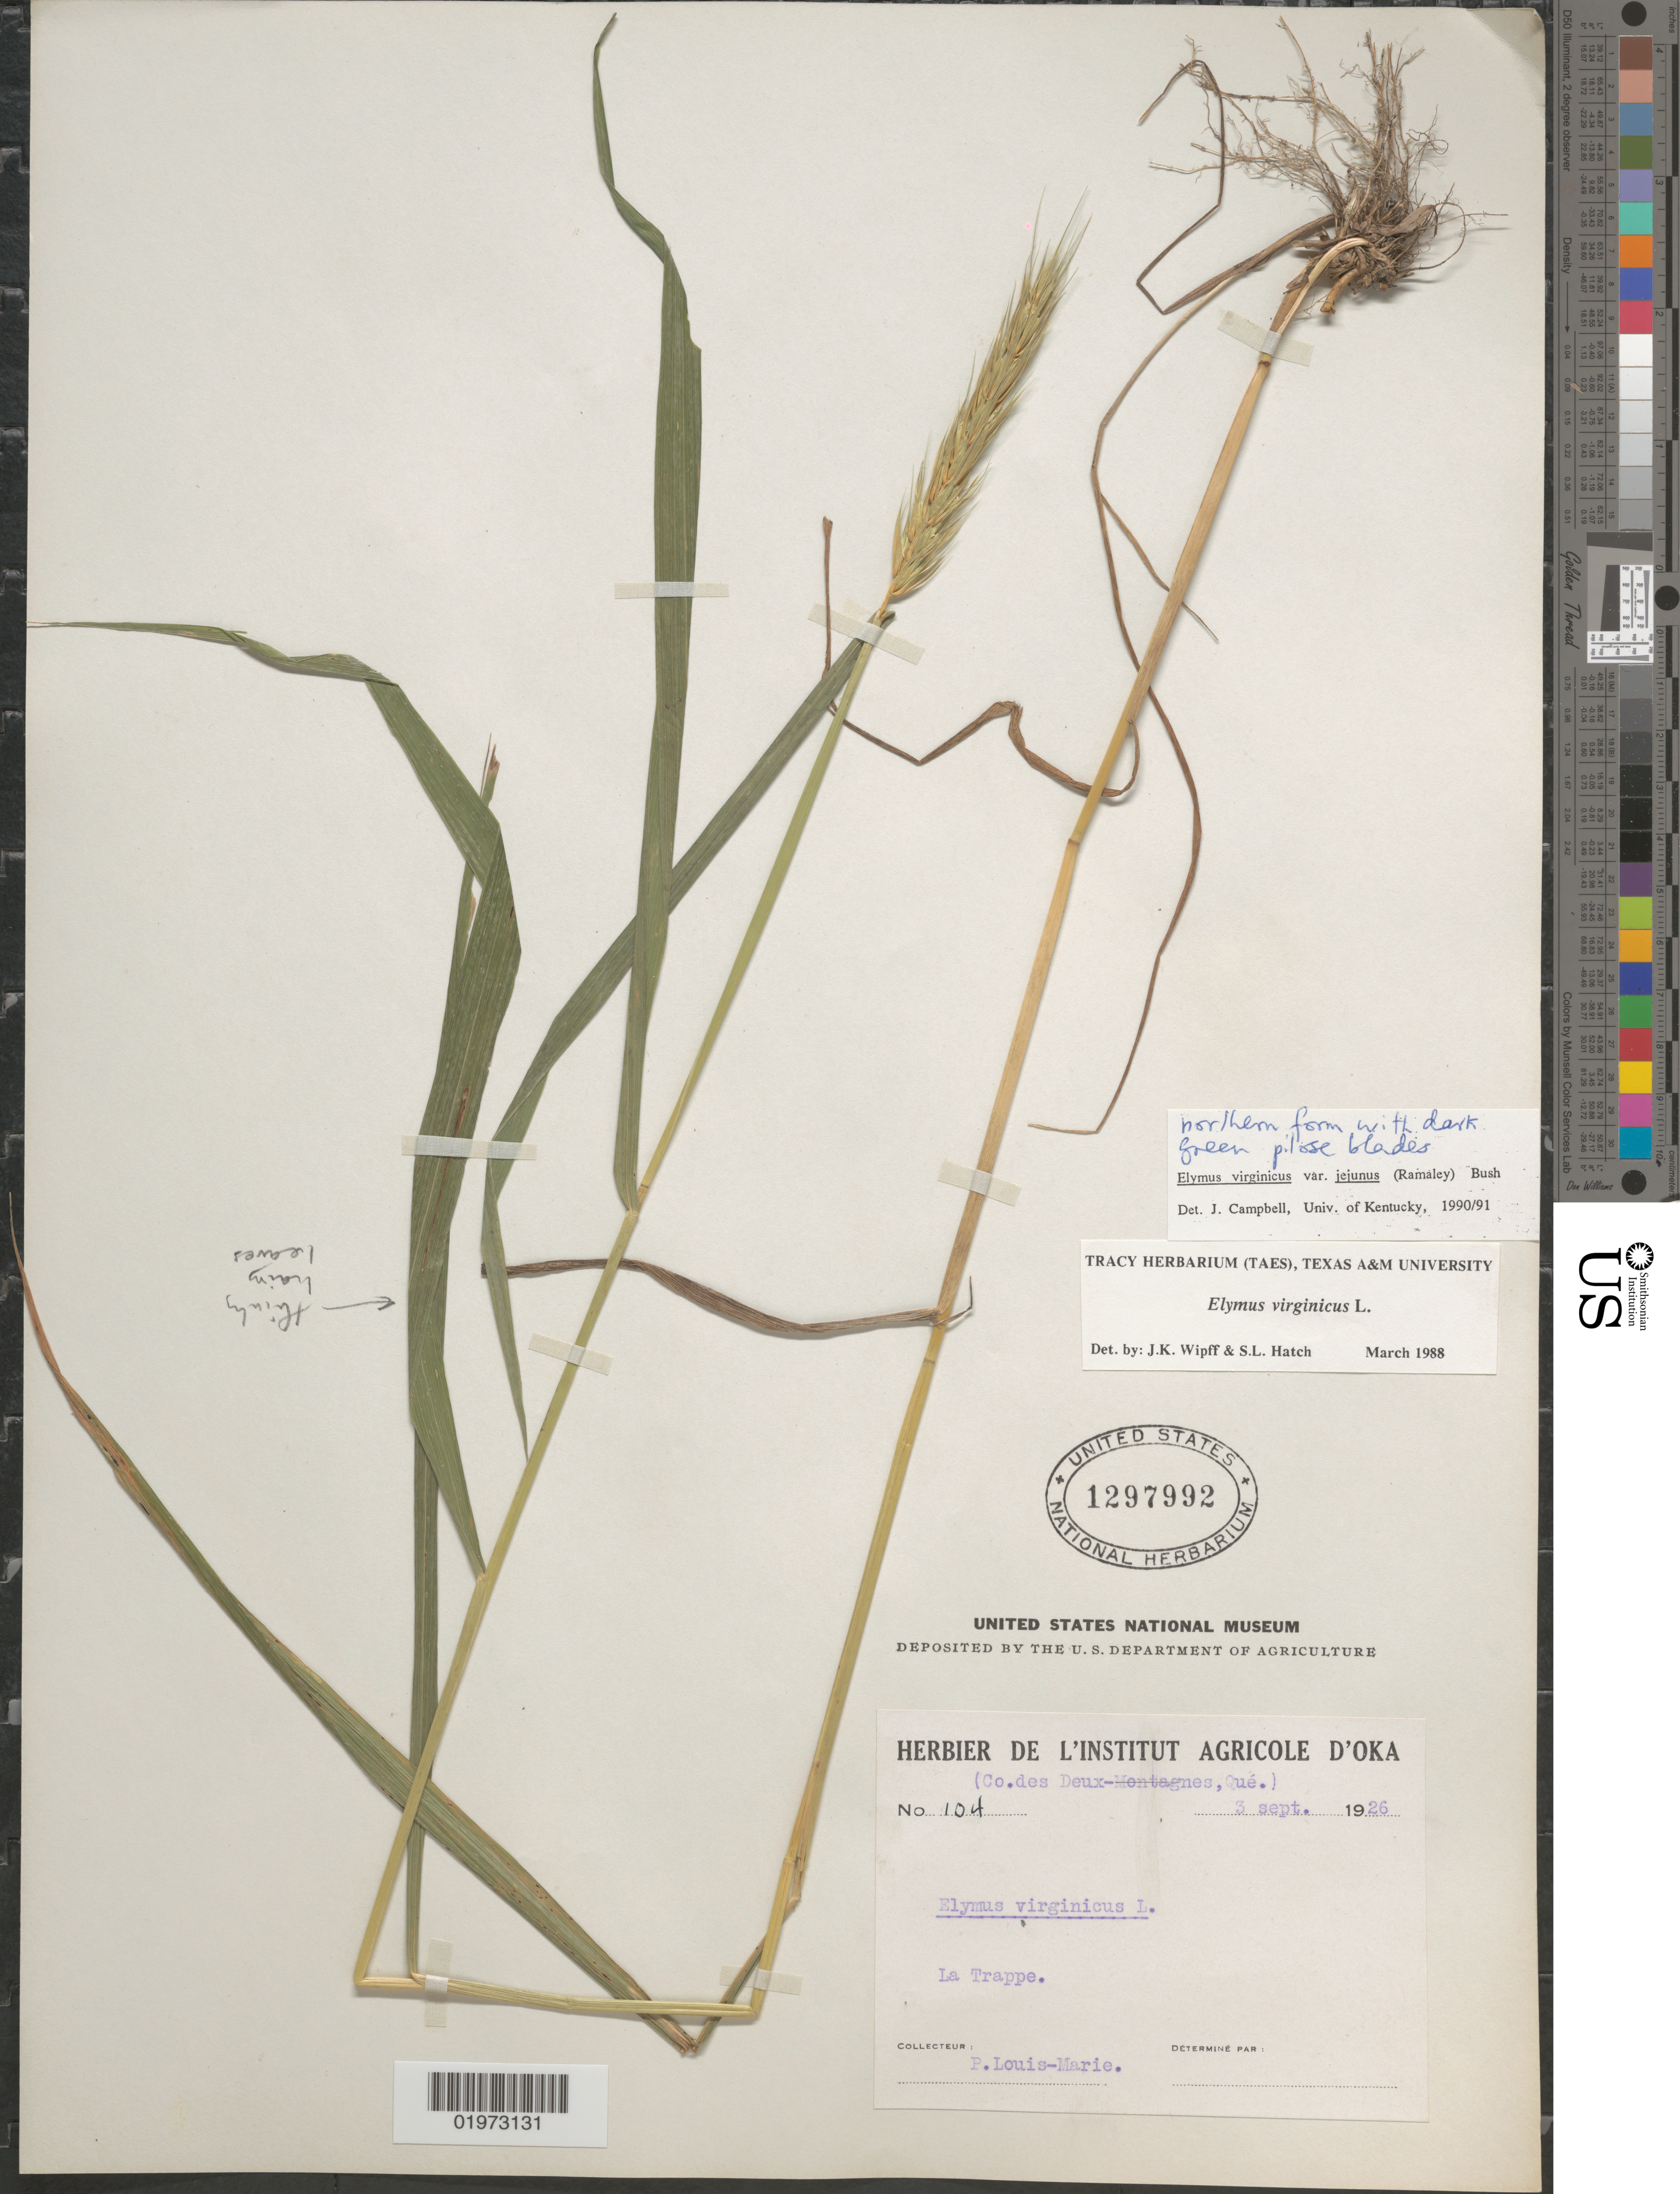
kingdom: Plantae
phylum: Tracheophyta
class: Liliopsida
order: Poales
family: Poaceae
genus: Elymus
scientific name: Elymus virginicus var. virginicus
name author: L.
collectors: P. Louis-Marie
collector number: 104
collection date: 1926-09-03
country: Canada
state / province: Quebec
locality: (Co. des Deux-Montagnes). La Trappe.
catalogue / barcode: US 1297992